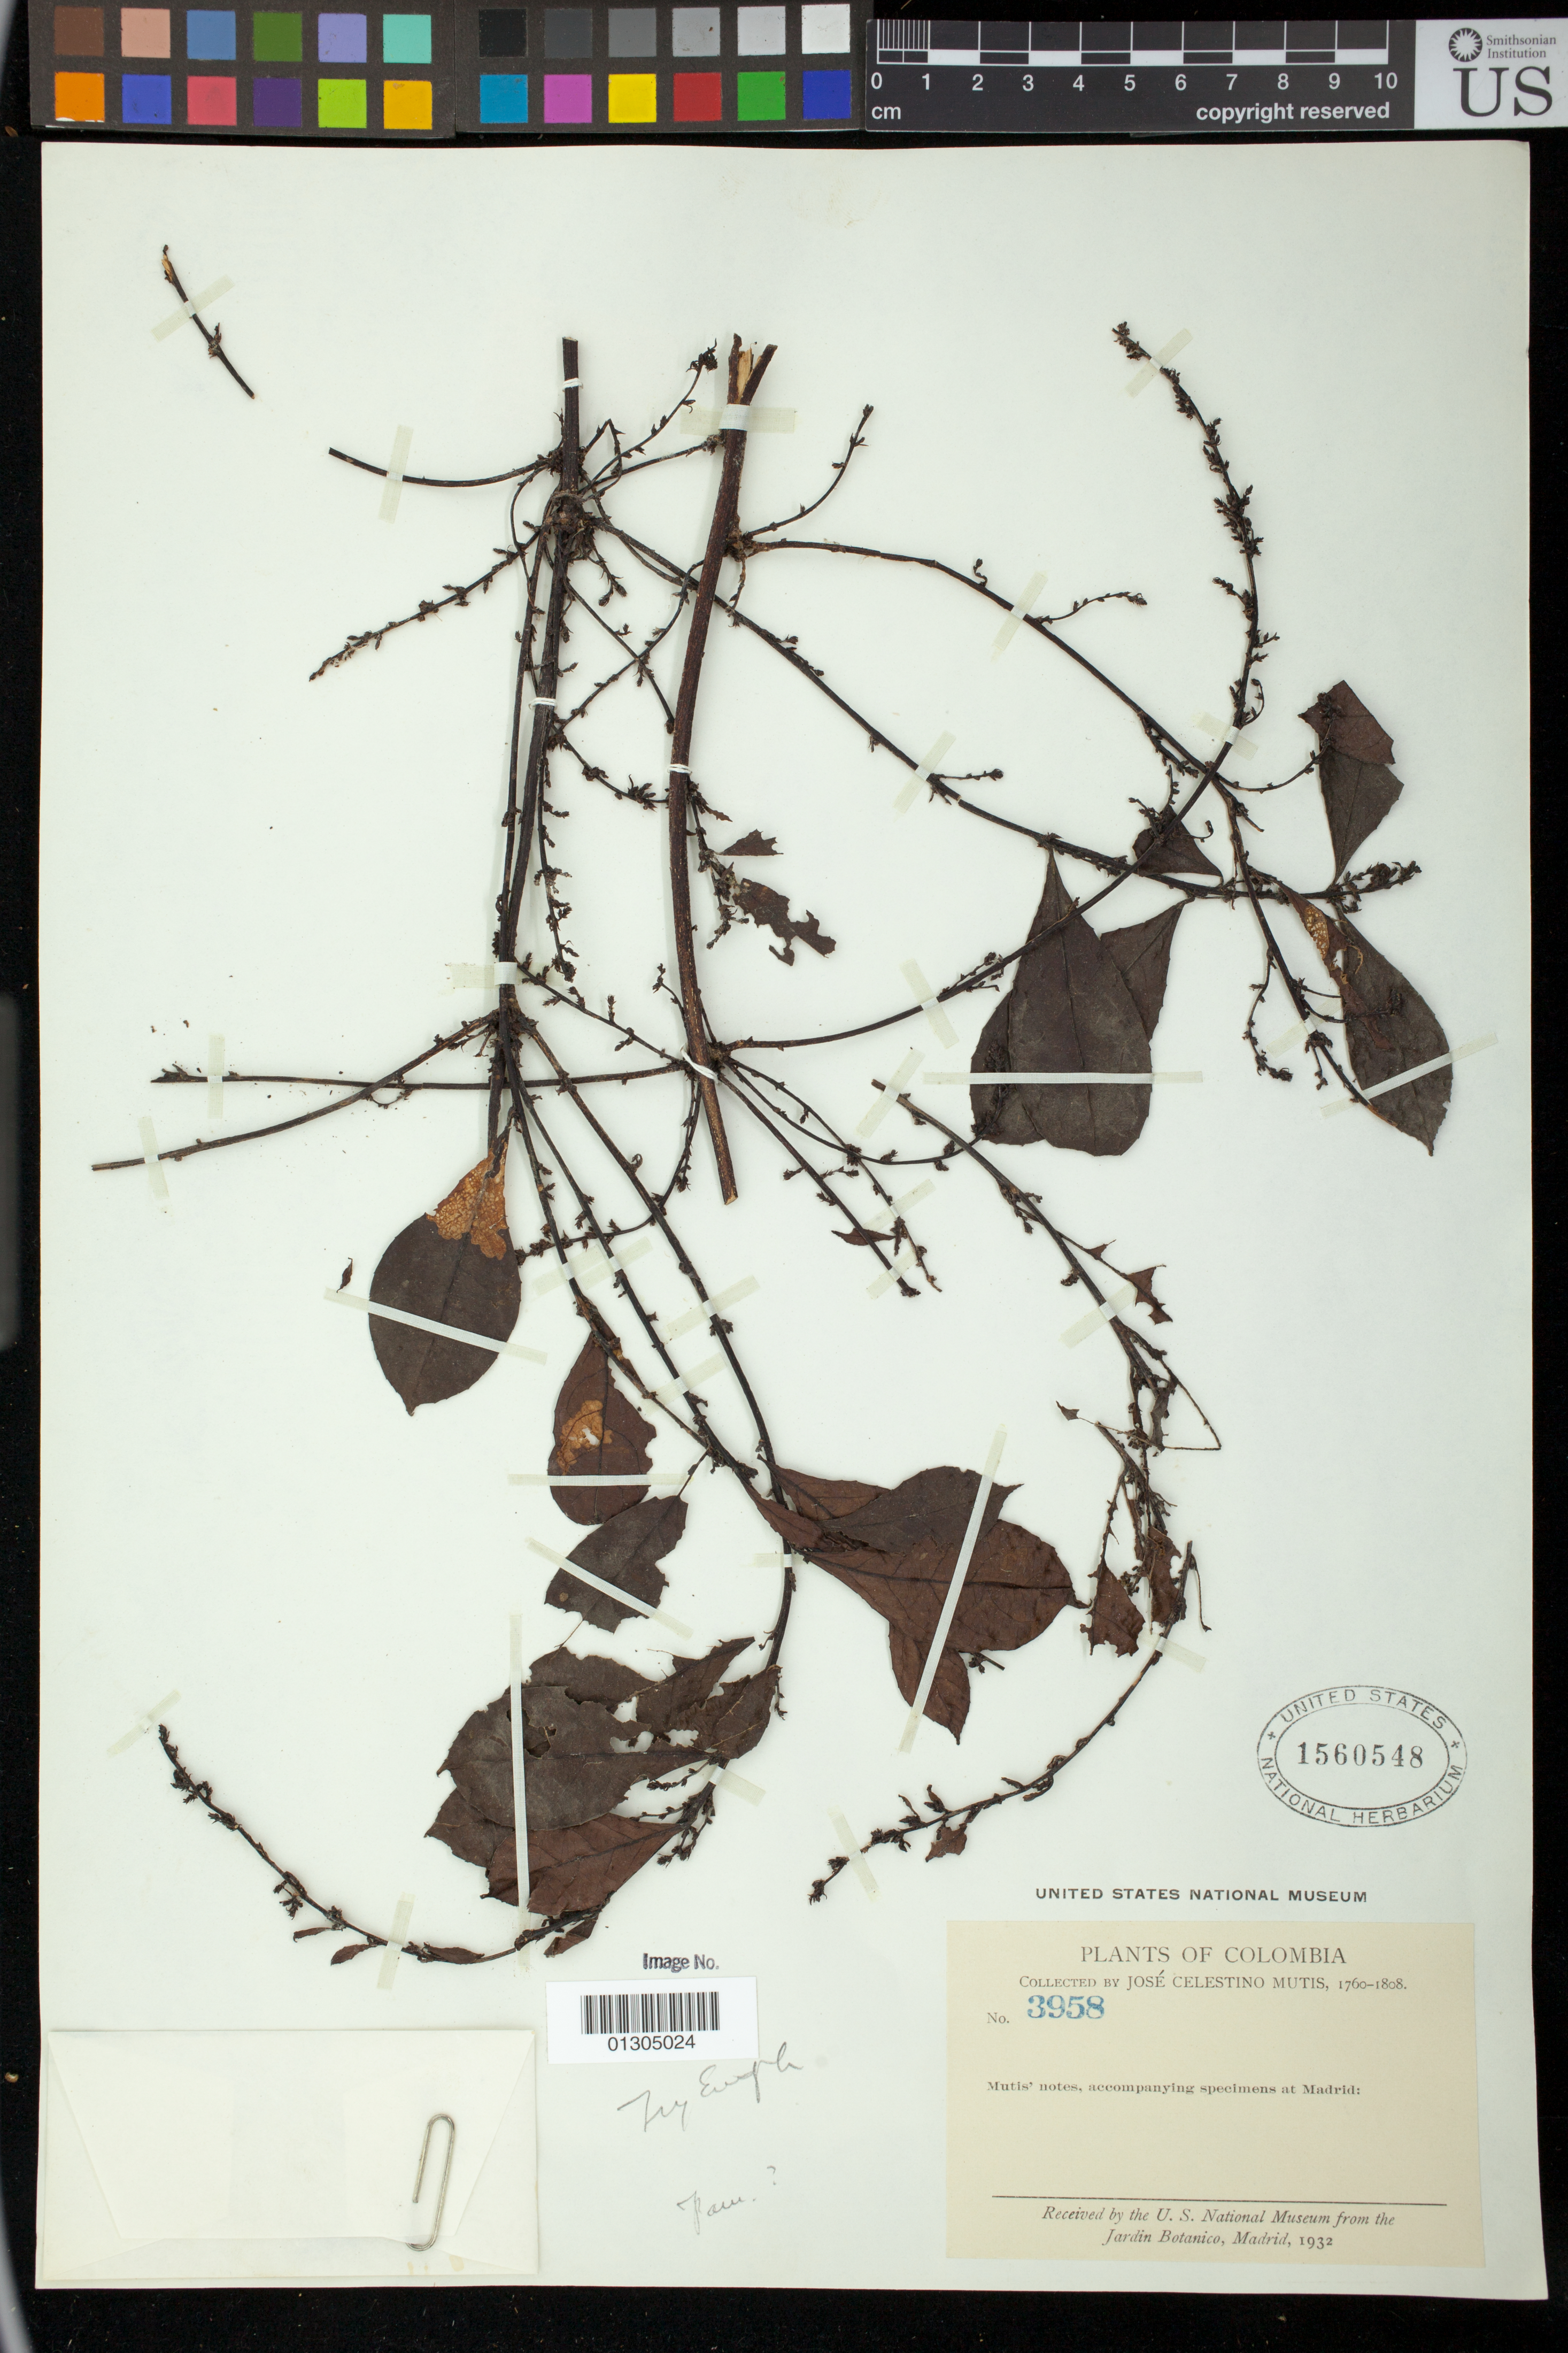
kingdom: Plantae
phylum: Tracheophyta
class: Magnoliopsida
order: Malpighiales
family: Euphorbiaceae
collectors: J. C. B. Mutis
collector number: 3958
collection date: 1760/1808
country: Colombia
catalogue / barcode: US 1560548